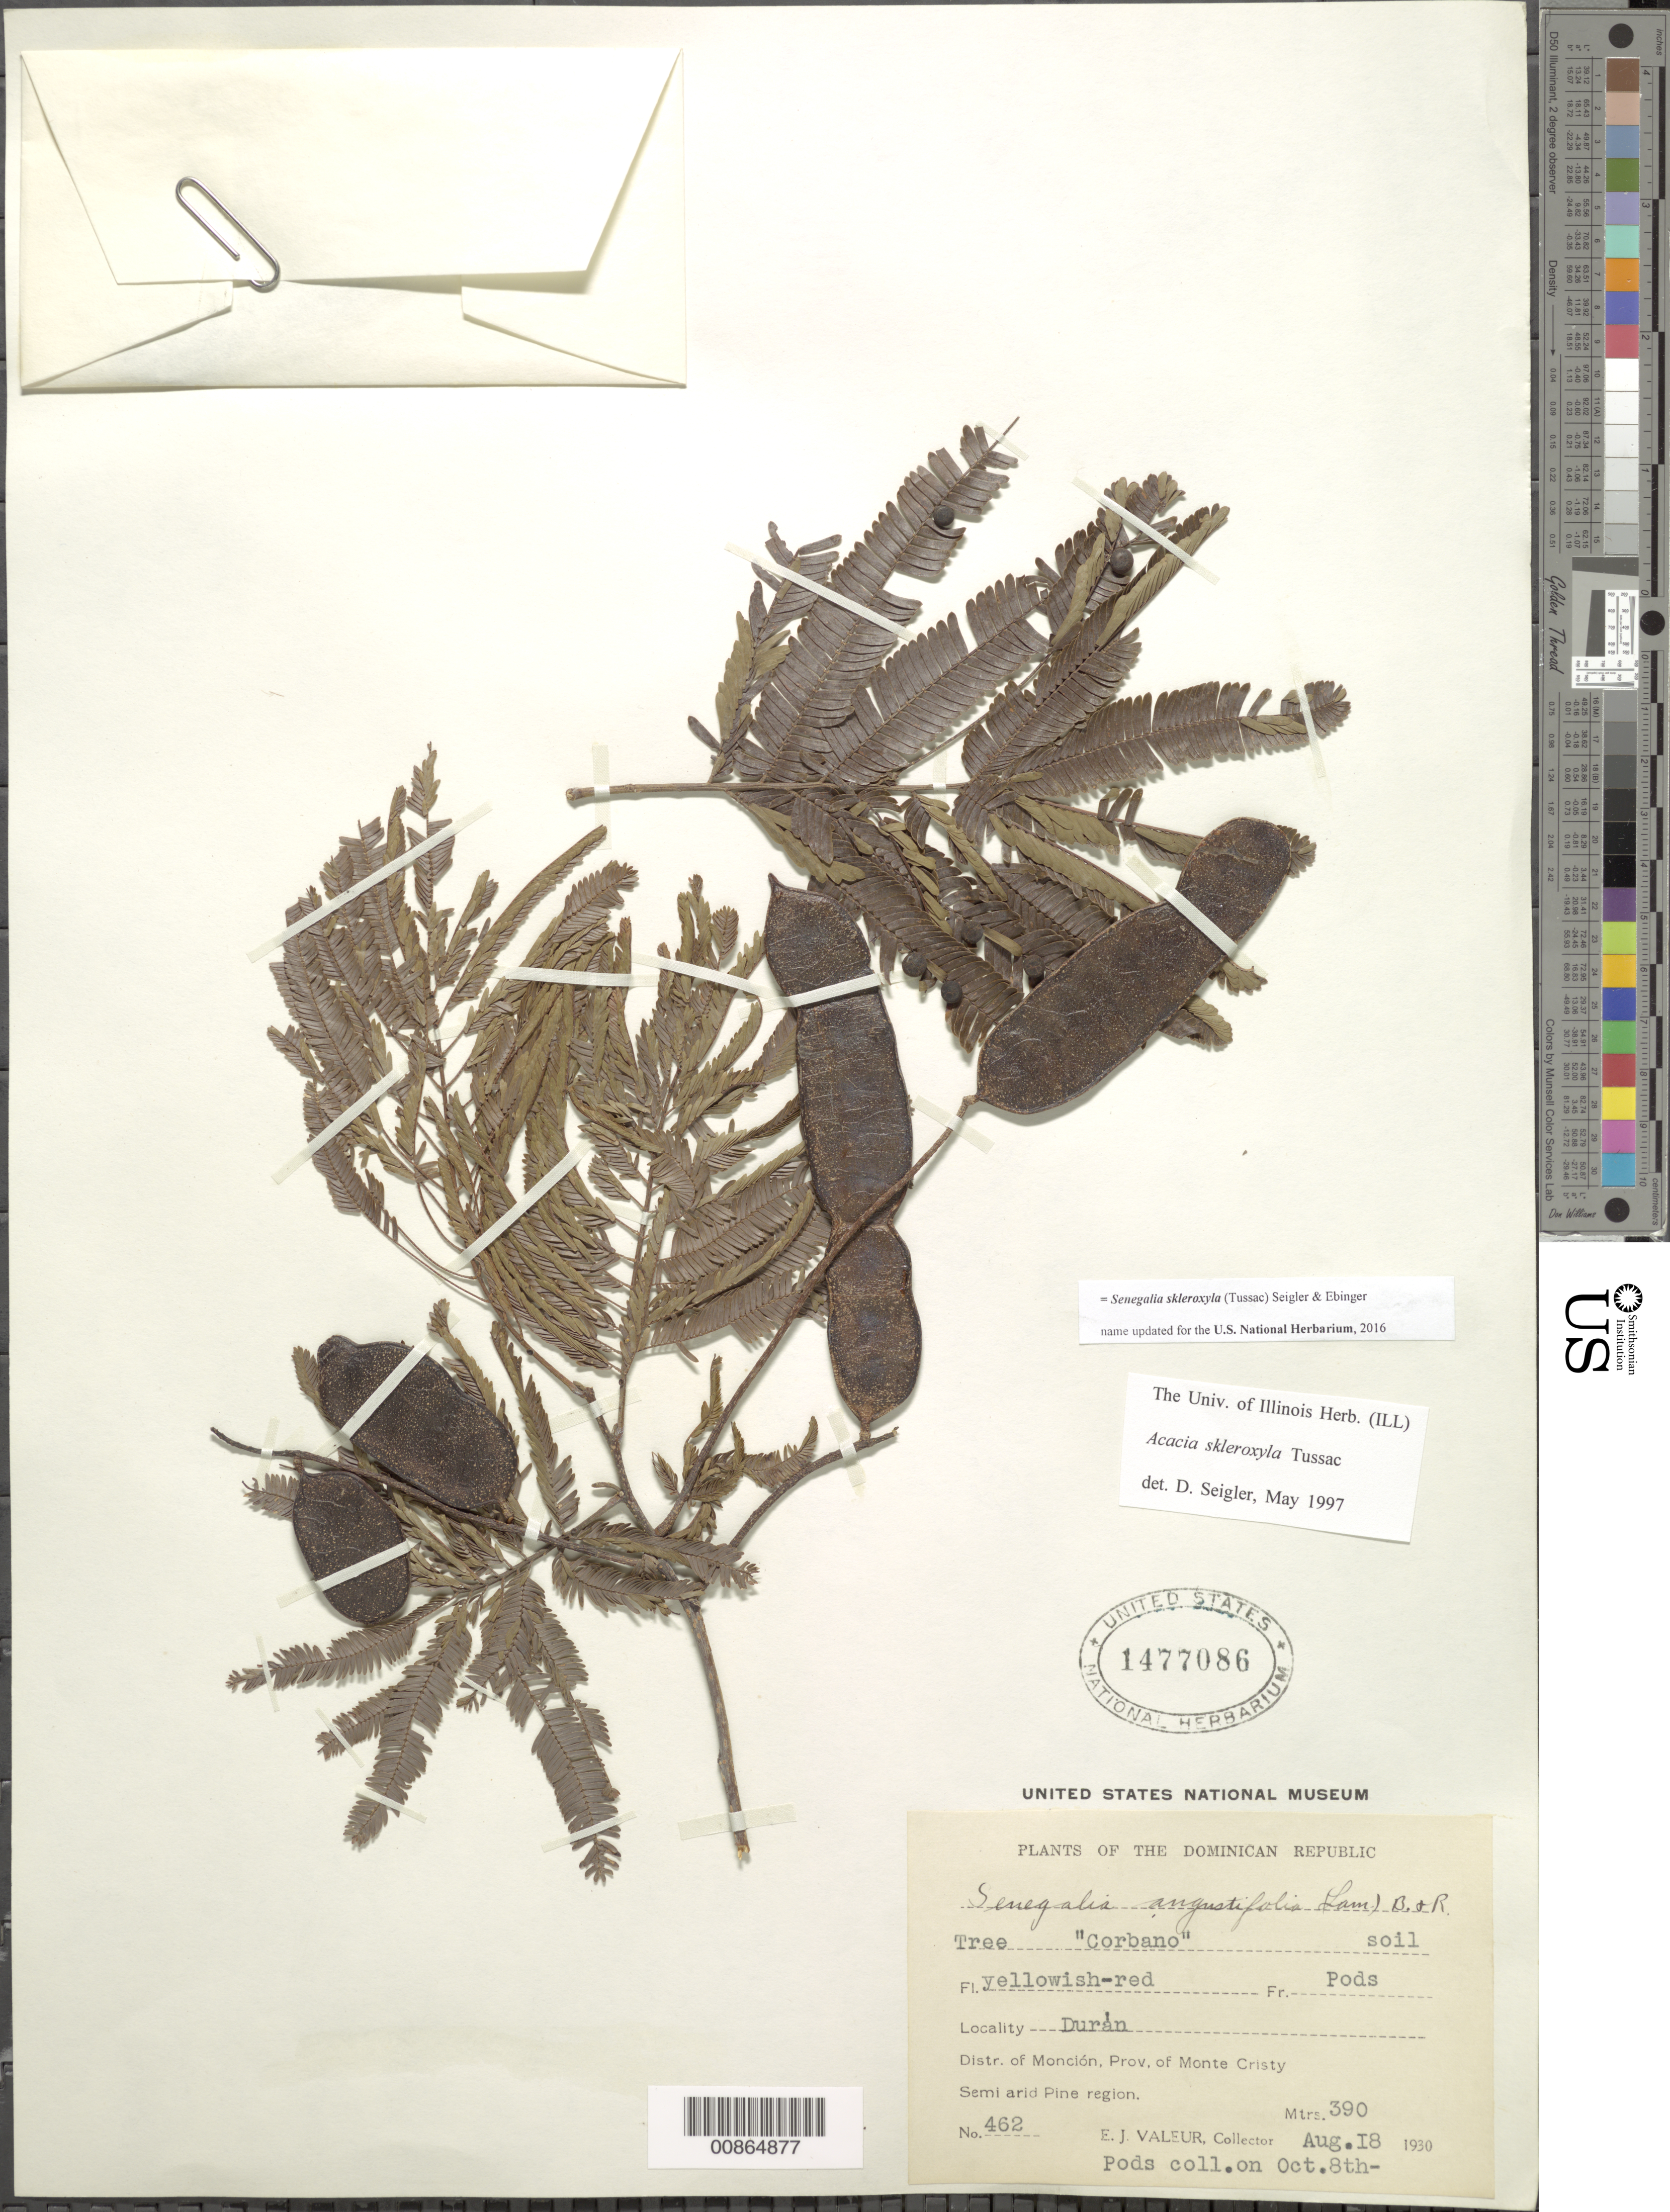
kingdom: Plantae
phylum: Tracheophyta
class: Magnoliopsida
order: Fabales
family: Fabaceae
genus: Parasenegalia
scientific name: Parasenegalia skleroxyla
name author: (Tussac) Seigler & Ebinger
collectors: E. Valeur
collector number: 462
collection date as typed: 18 Aug 1930 to 08 Oct 1930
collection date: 1930-08-18/1930-10-08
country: Dominican Republic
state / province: Monte Cristi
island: Hispaniola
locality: Durán, Distr. of Monción.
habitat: Soil. Semi arid Pine region.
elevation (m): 390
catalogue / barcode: US 1477086